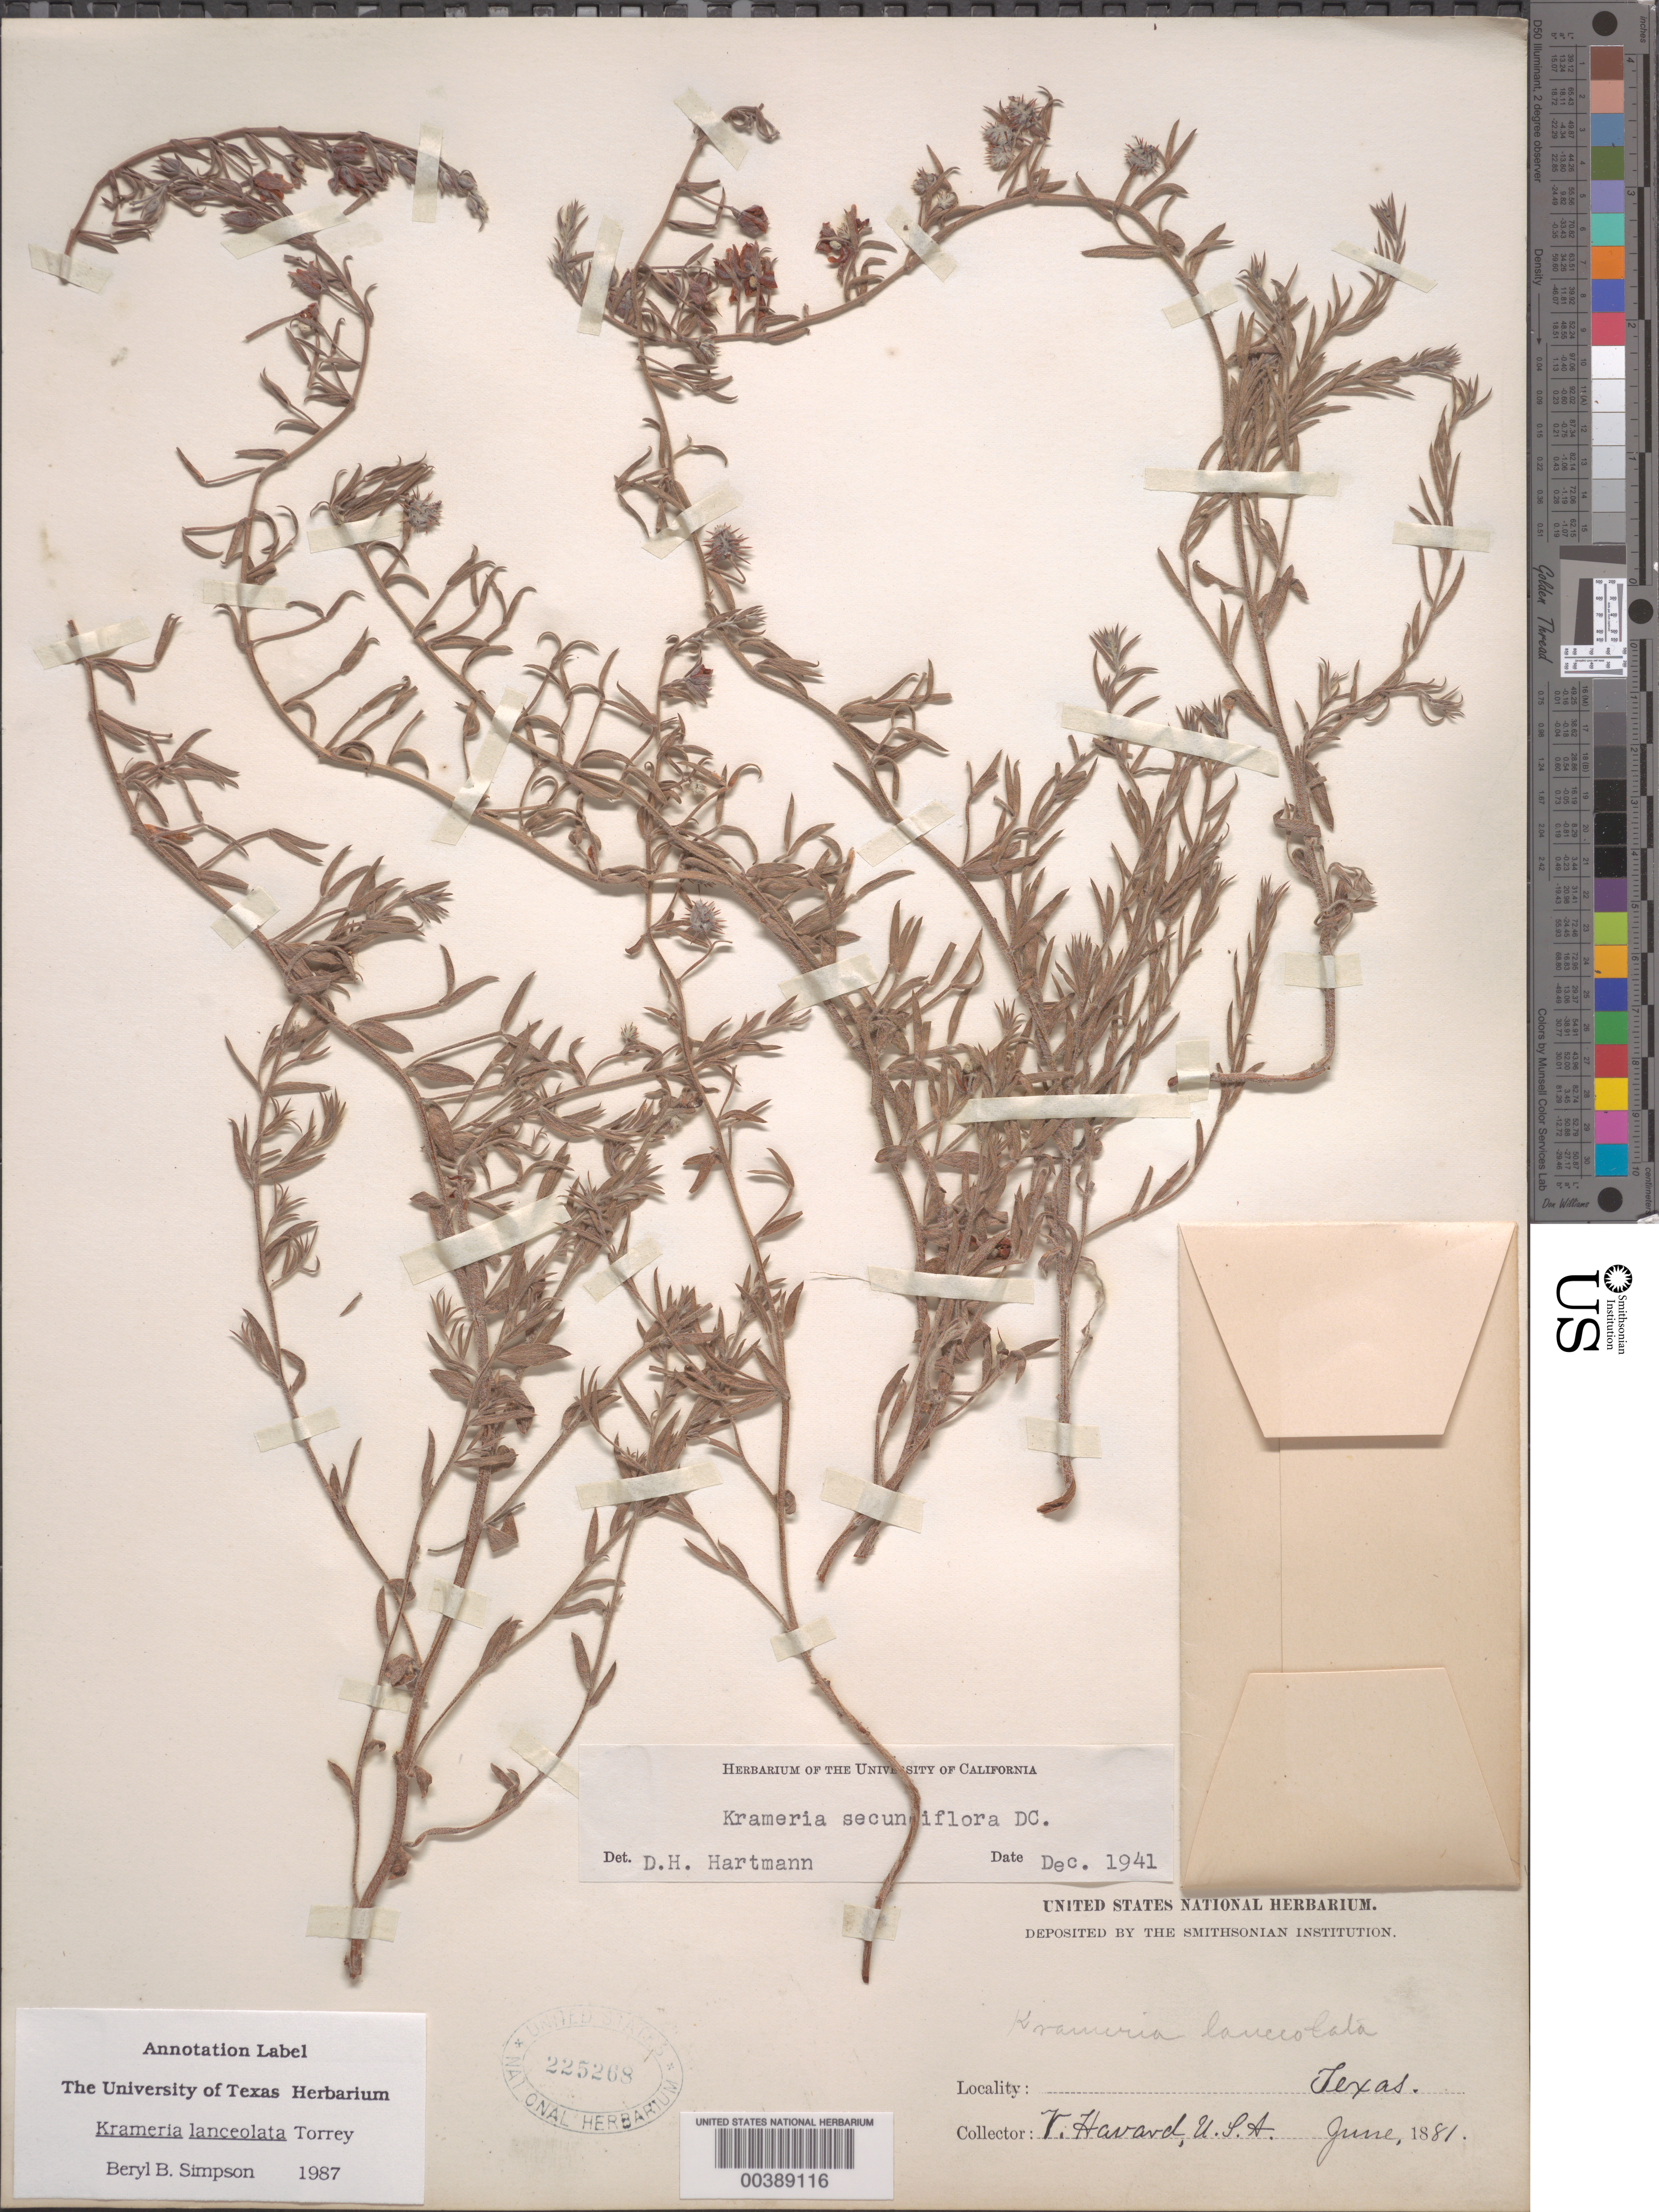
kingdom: Plantae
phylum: Tracheophyta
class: Magnoliopsida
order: Zygophyllales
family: Krameriaceae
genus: Krameria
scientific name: Krameria lanceolata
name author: Torr.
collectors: V. Havard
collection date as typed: Jun 1881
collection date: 1881-06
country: United States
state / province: Texas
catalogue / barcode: US 225268